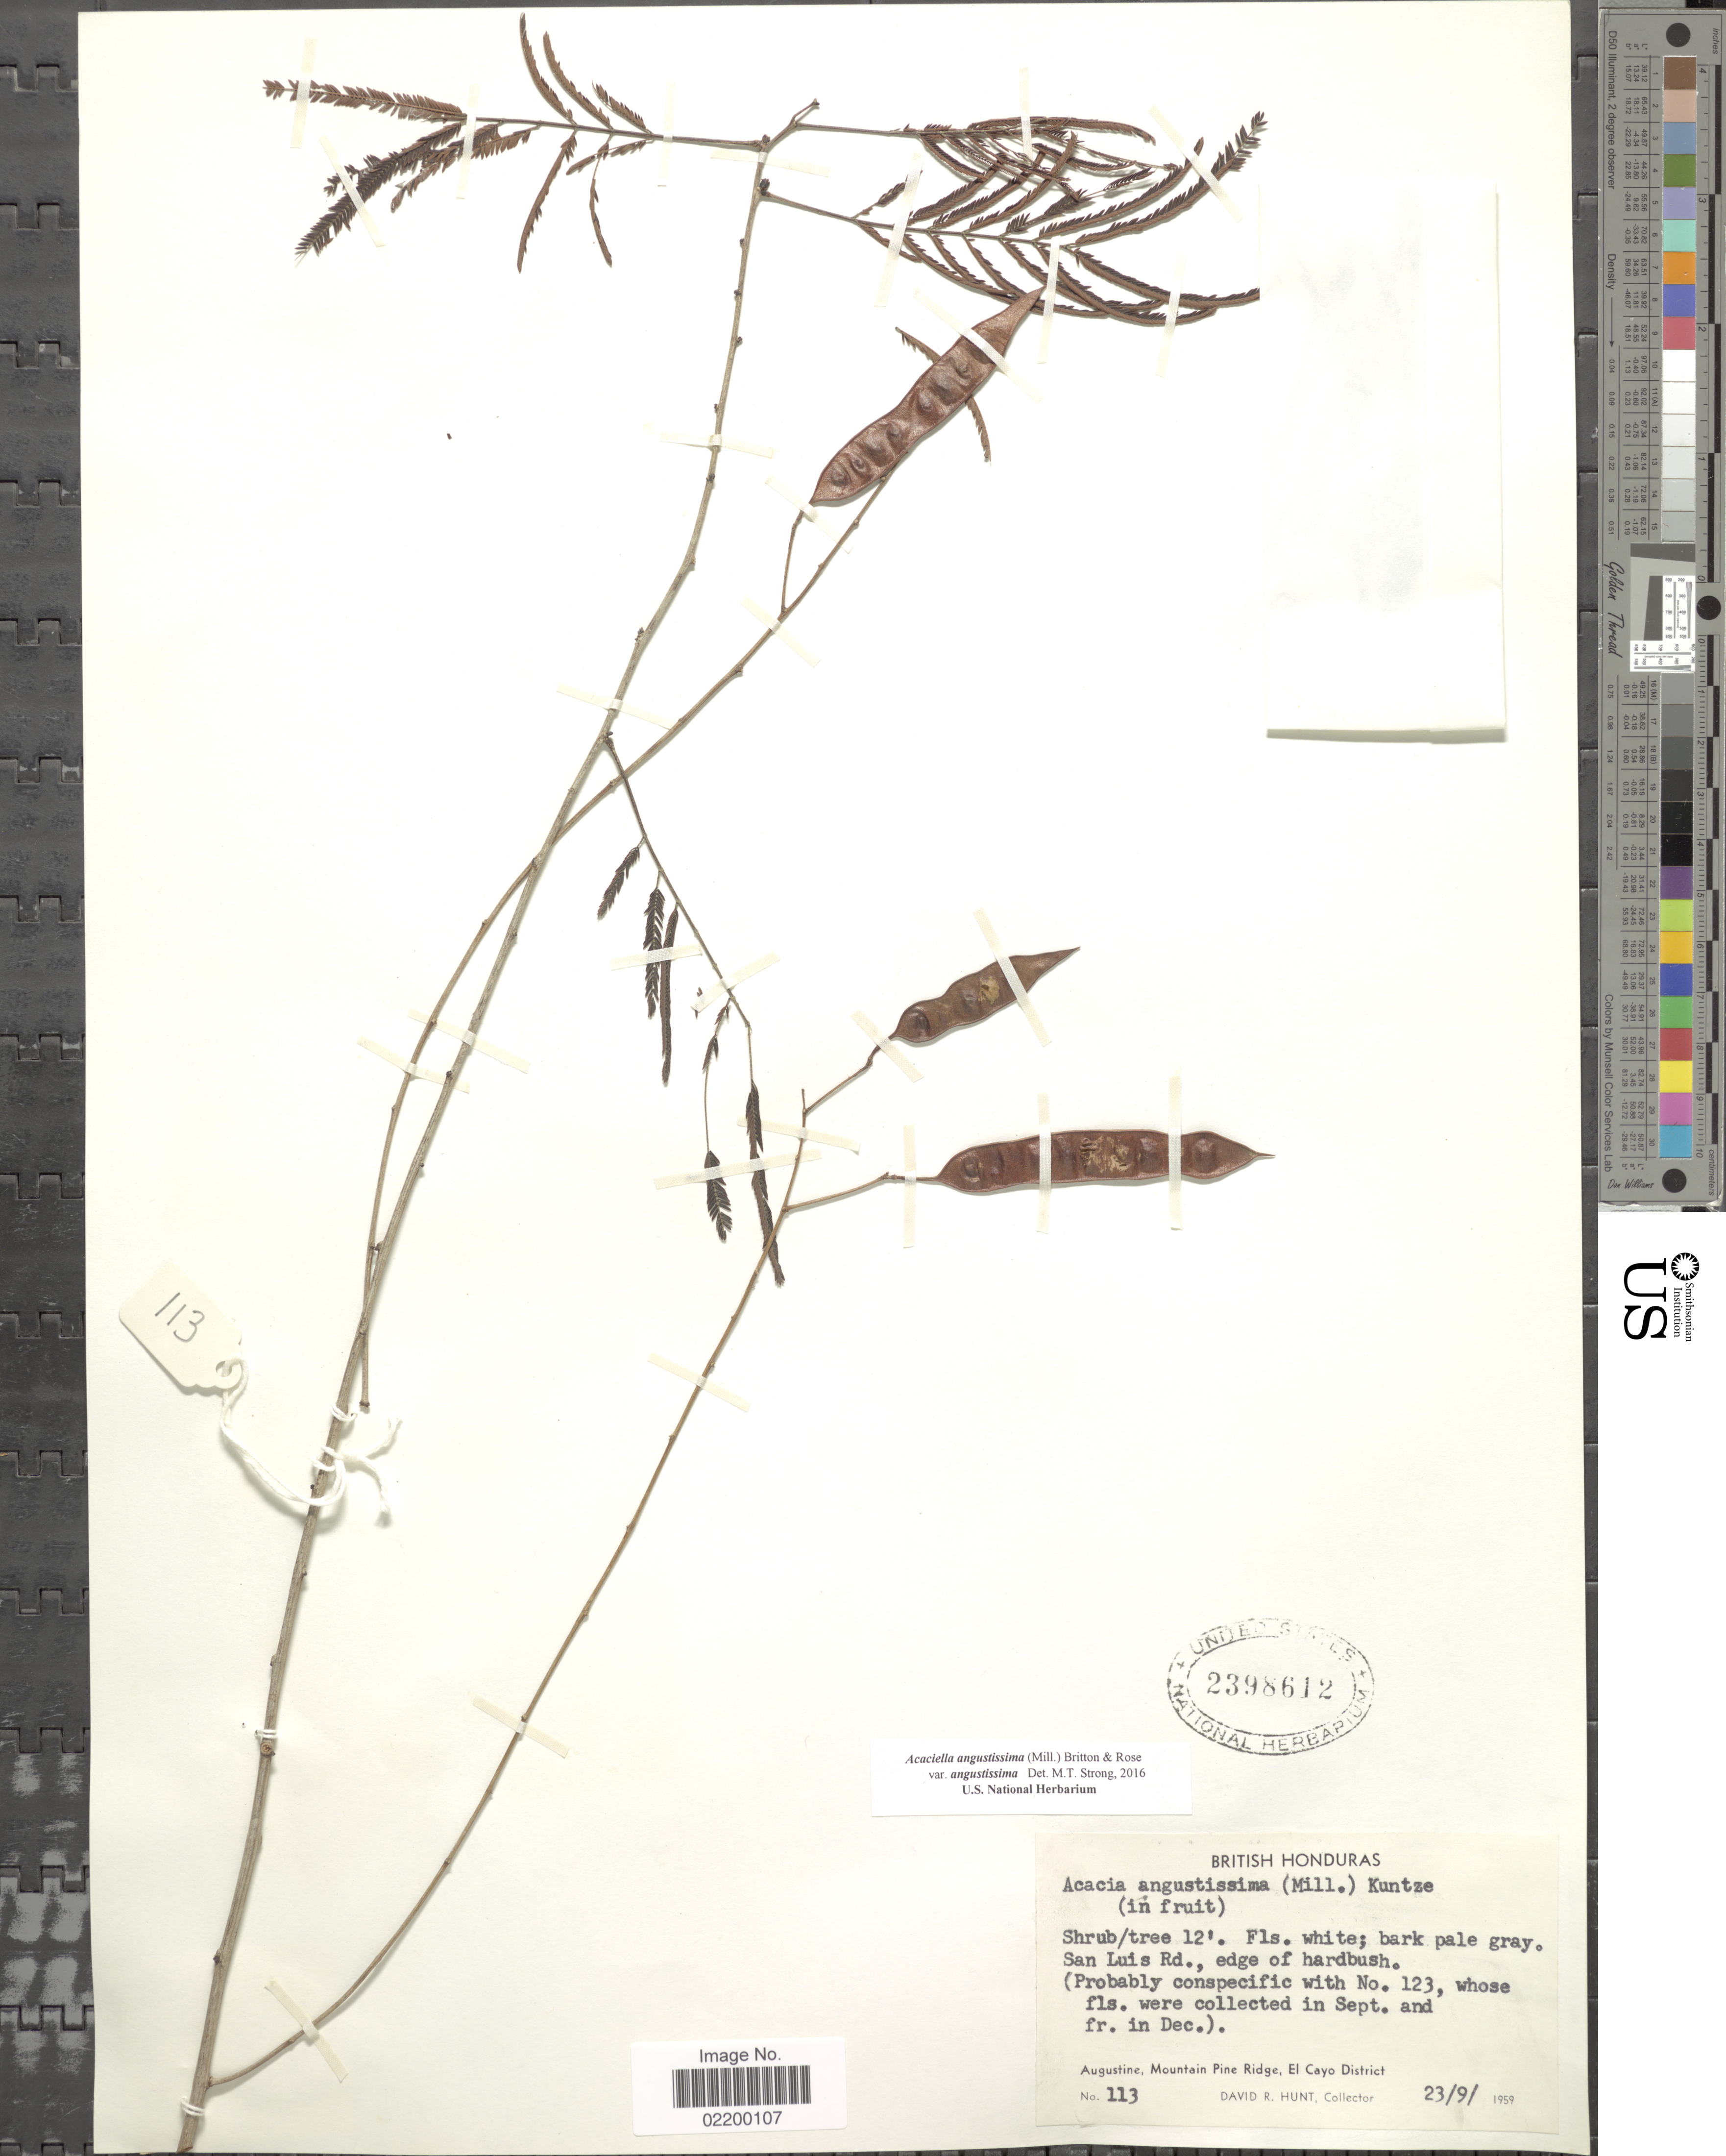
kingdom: Plantae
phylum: Tracheophyta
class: Magnoliopsida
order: Fabales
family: Fabaceae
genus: Acaciella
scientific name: Acaciella angustissima var. angustissima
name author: (Mill.) Britton & Rose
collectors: D. R. Hunt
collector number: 113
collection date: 1959-09-23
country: Belize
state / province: Cayo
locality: British Honduras, Augustine, Mountains Pine Ridge, El Cayo District.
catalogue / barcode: US 2398612